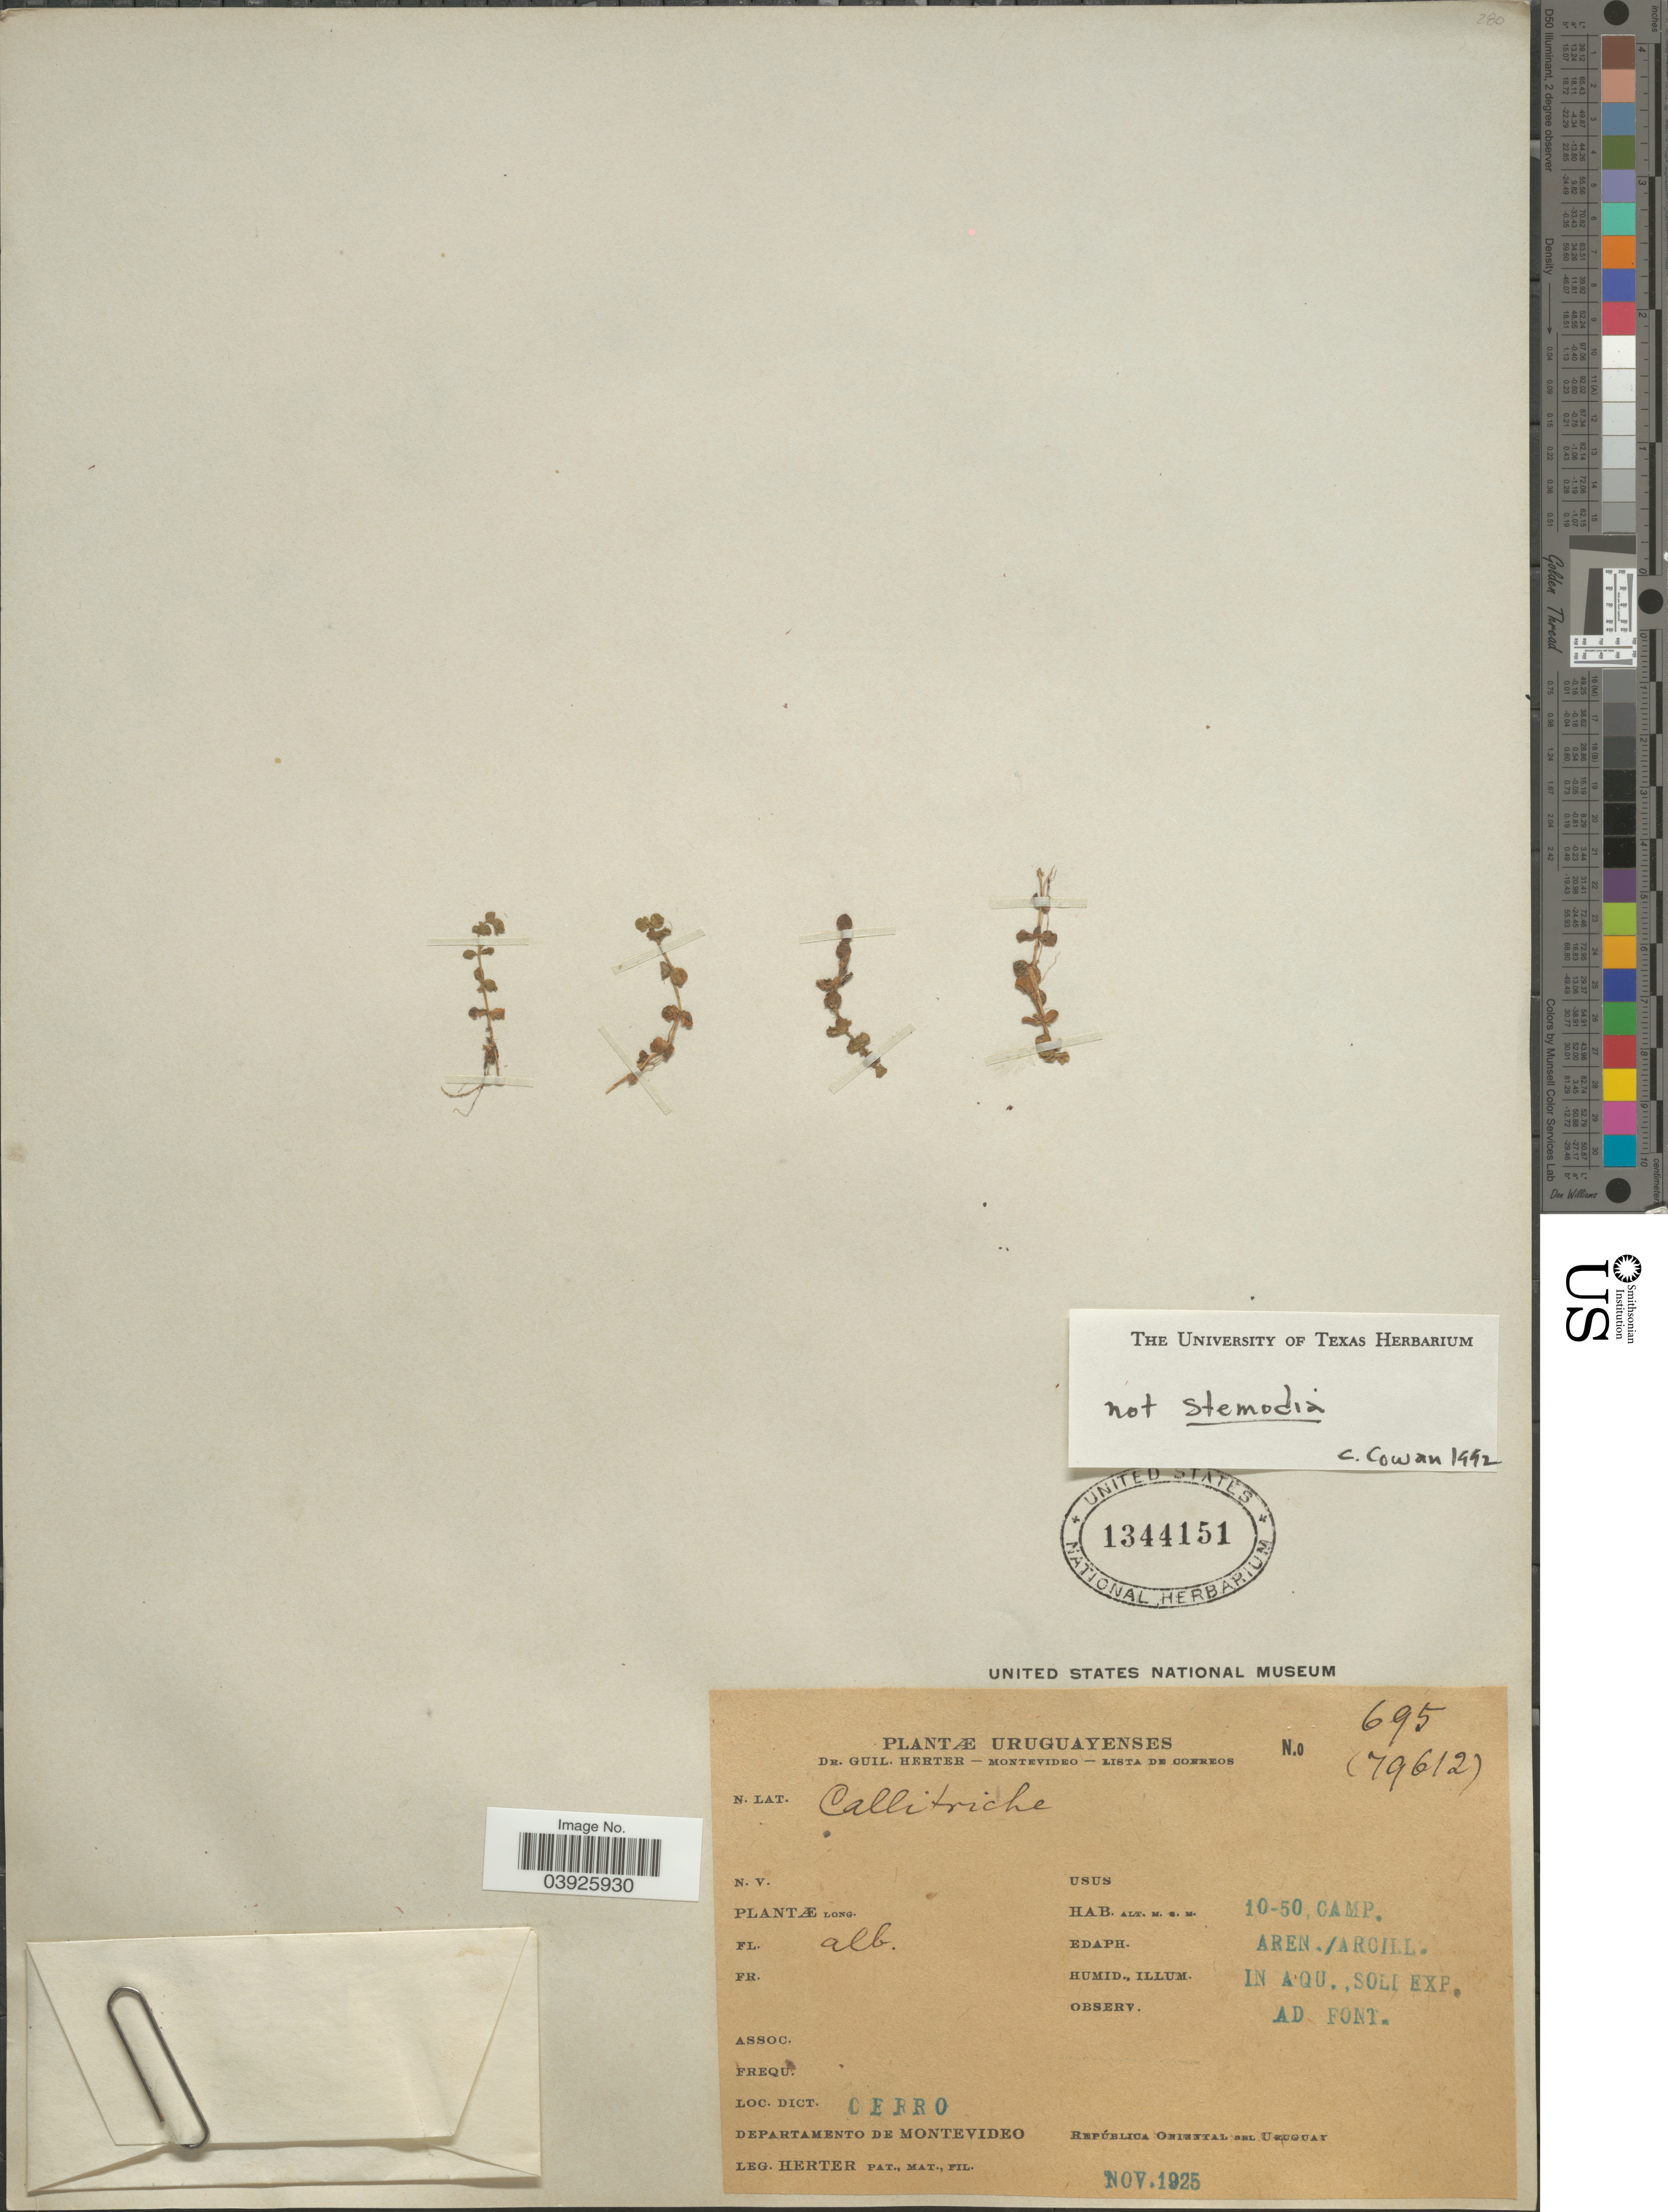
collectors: G. Herter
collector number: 695(79612)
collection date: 1925-11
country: Uruguay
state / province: Montevideo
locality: Cerro. Departamento de Montevideo. 10-50 Camp.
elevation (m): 10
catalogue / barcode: US 1344151